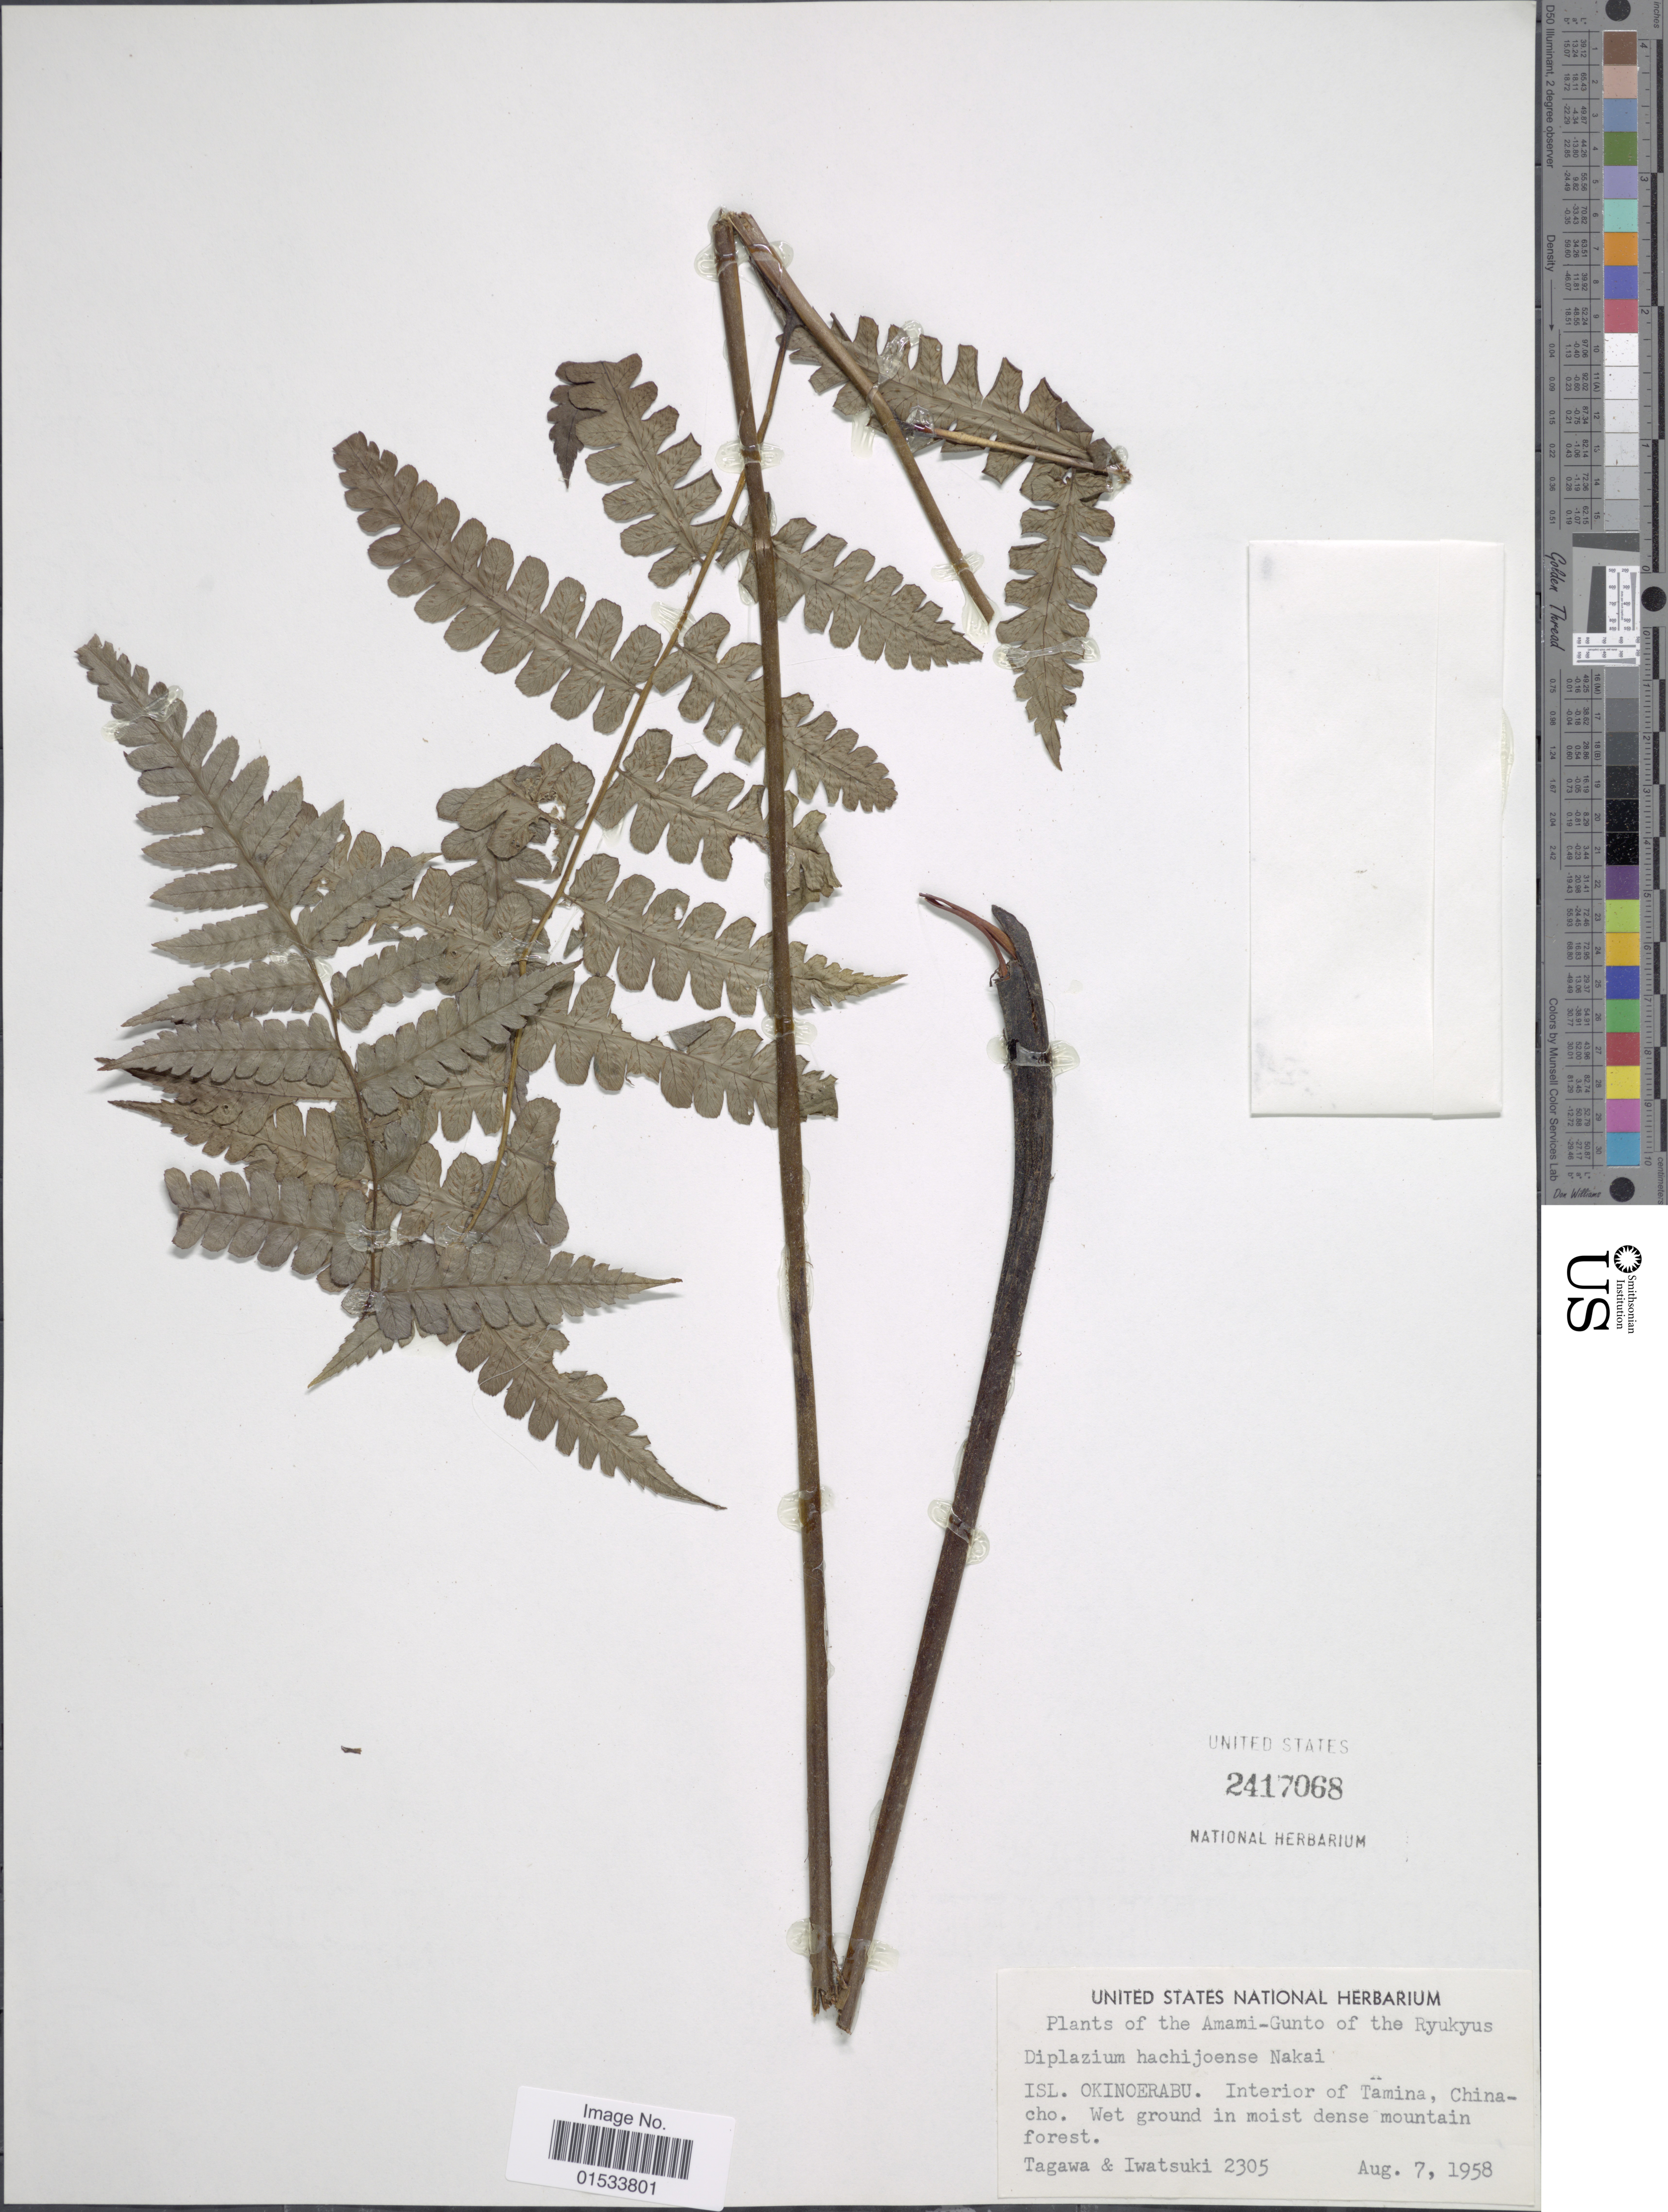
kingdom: Plantae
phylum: Tracheophyta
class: Polypodiopsida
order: Polypodiales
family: Athyriaceae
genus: Diplazium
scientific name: Diplazium hachijoense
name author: Nakai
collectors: A. Tagawa & Iwatsuki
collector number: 2305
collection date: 1958-08-07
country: Japan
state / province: Okinawa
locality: Amami- Gunto of the Ryukyus, Isl. Okinoerabu, interior of Tamina, China- cho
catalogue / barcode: US 2417068